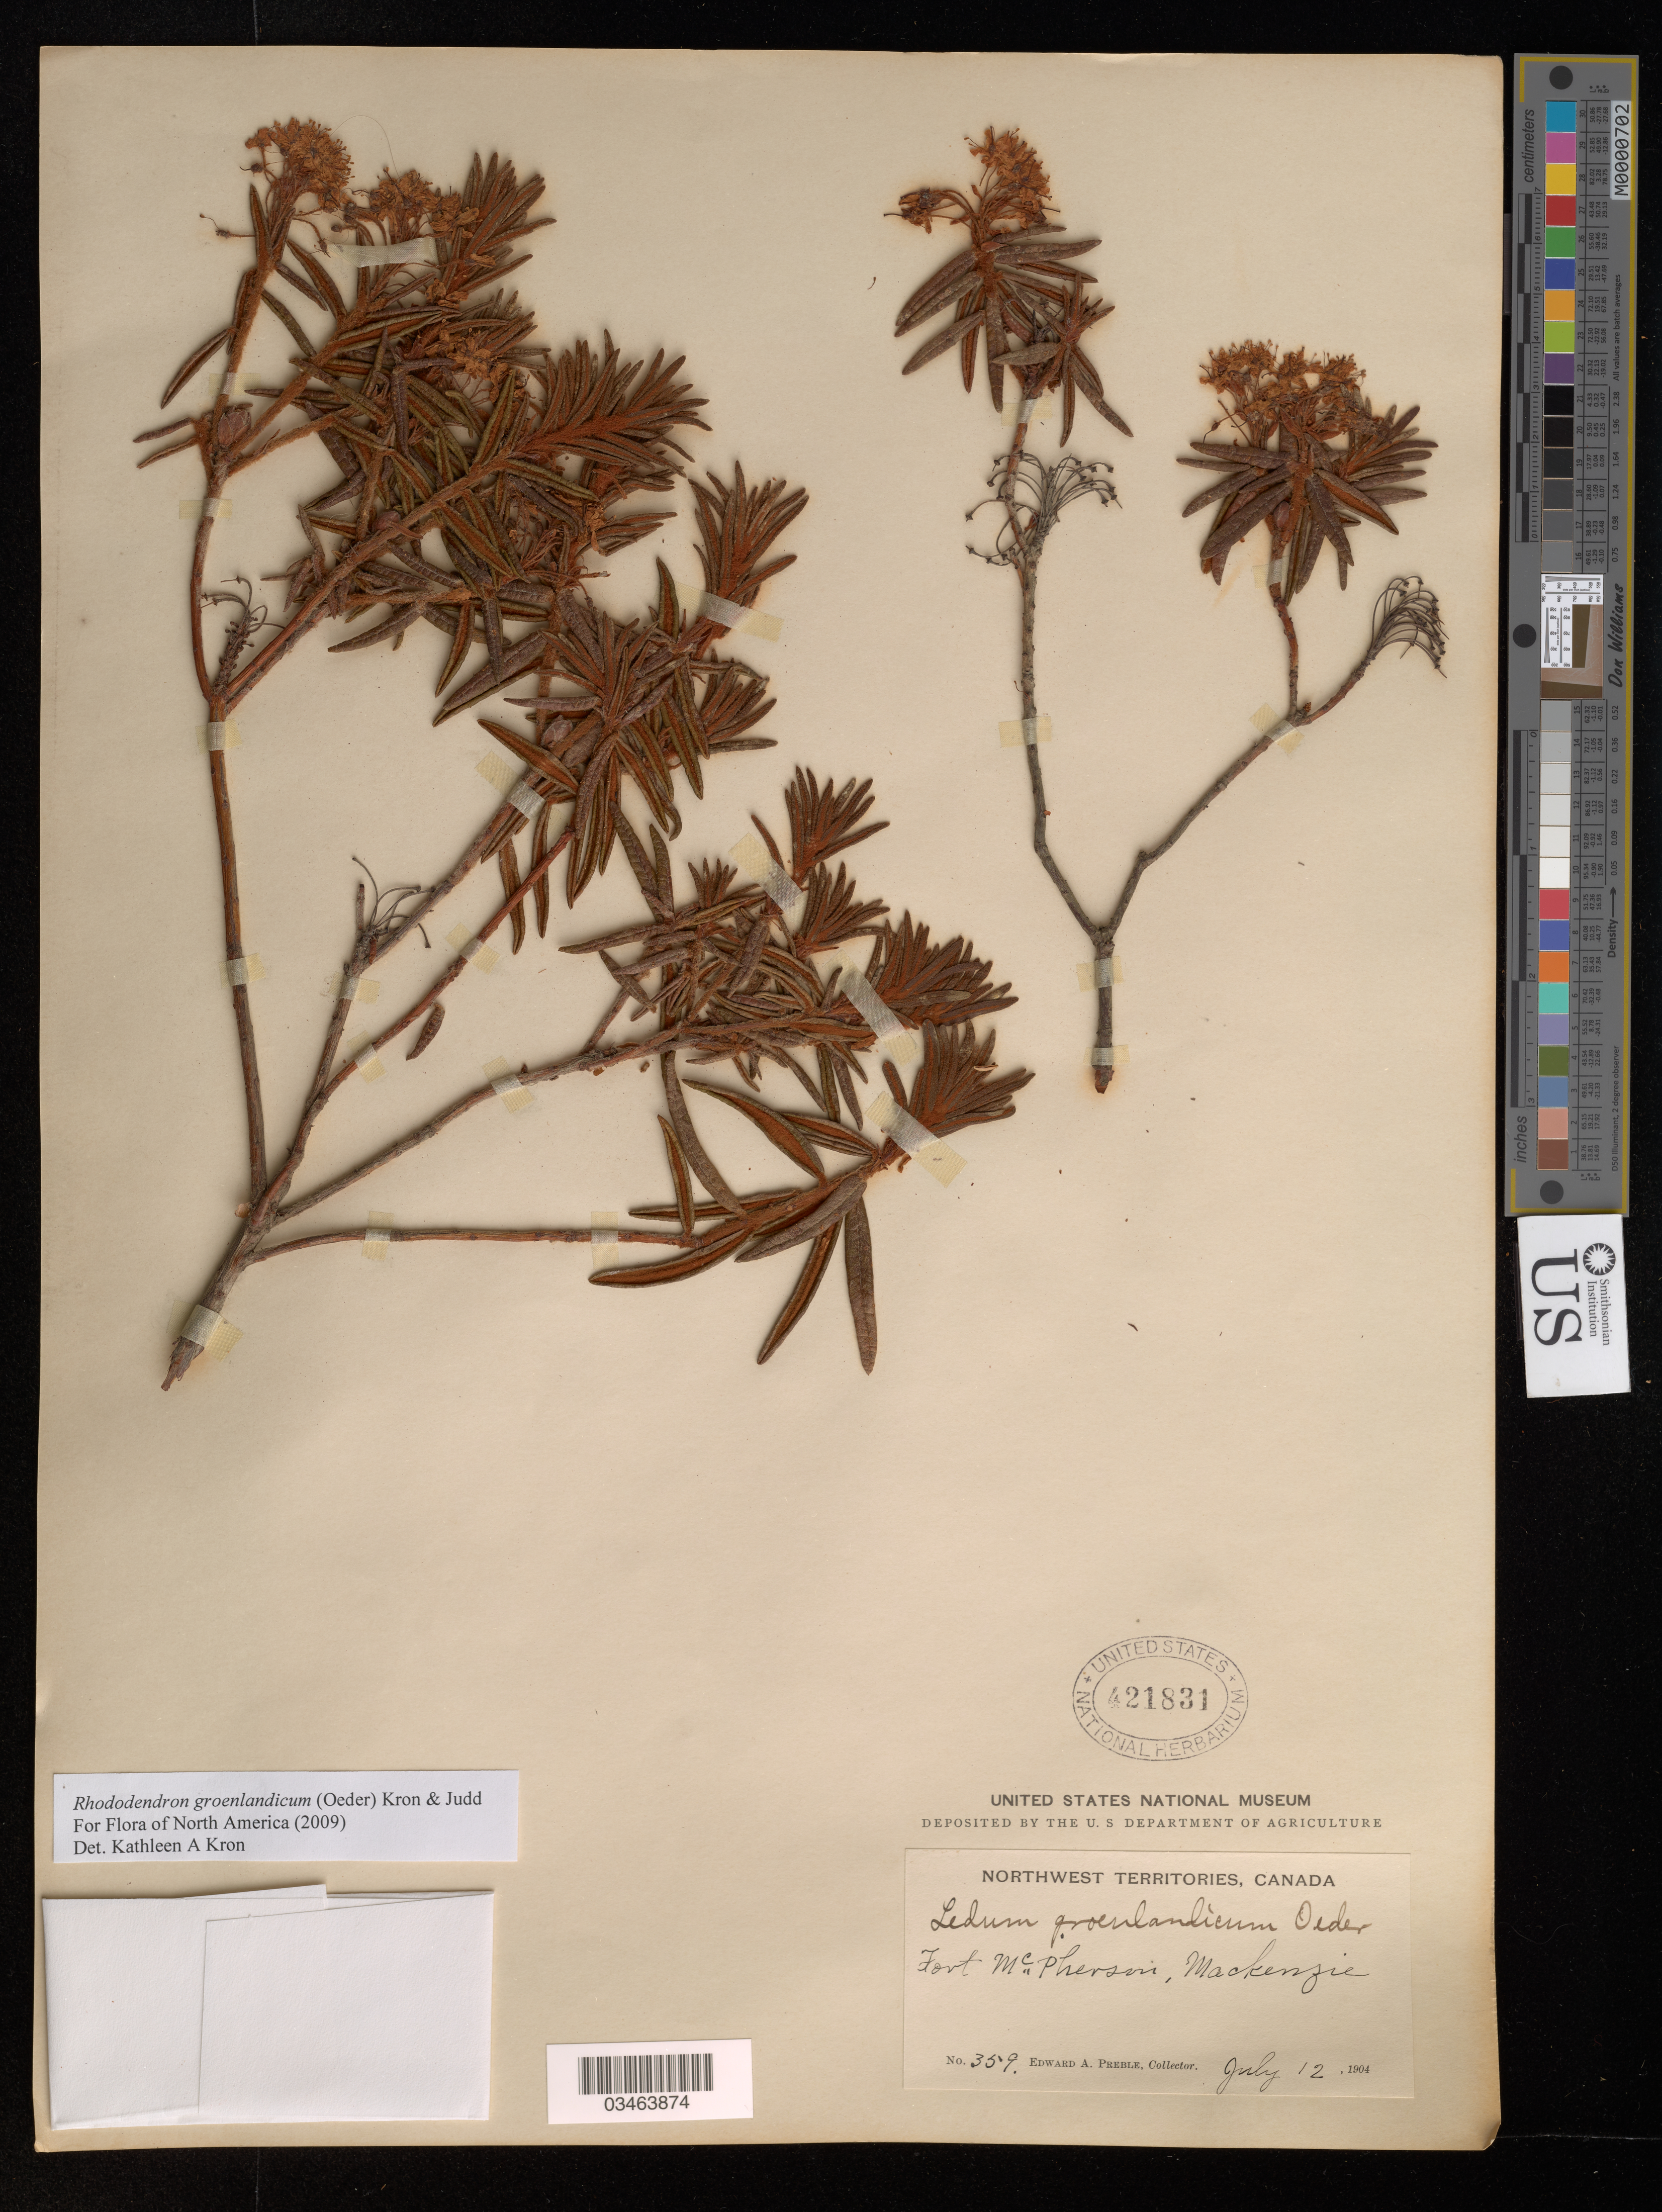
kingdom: Plantae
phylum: Tracheophyta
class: Magnoliopsida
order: Ericales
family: Ericaceae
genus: Rhododendron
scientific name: Rhododendron groenlandicum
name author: (Oeder) Kron & Judd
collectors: E. Preble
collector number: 359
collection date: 1904-07-12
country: Canada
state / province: Northwest Territories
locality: Fort McPherson, Mackenzie.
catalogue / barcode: US 421831